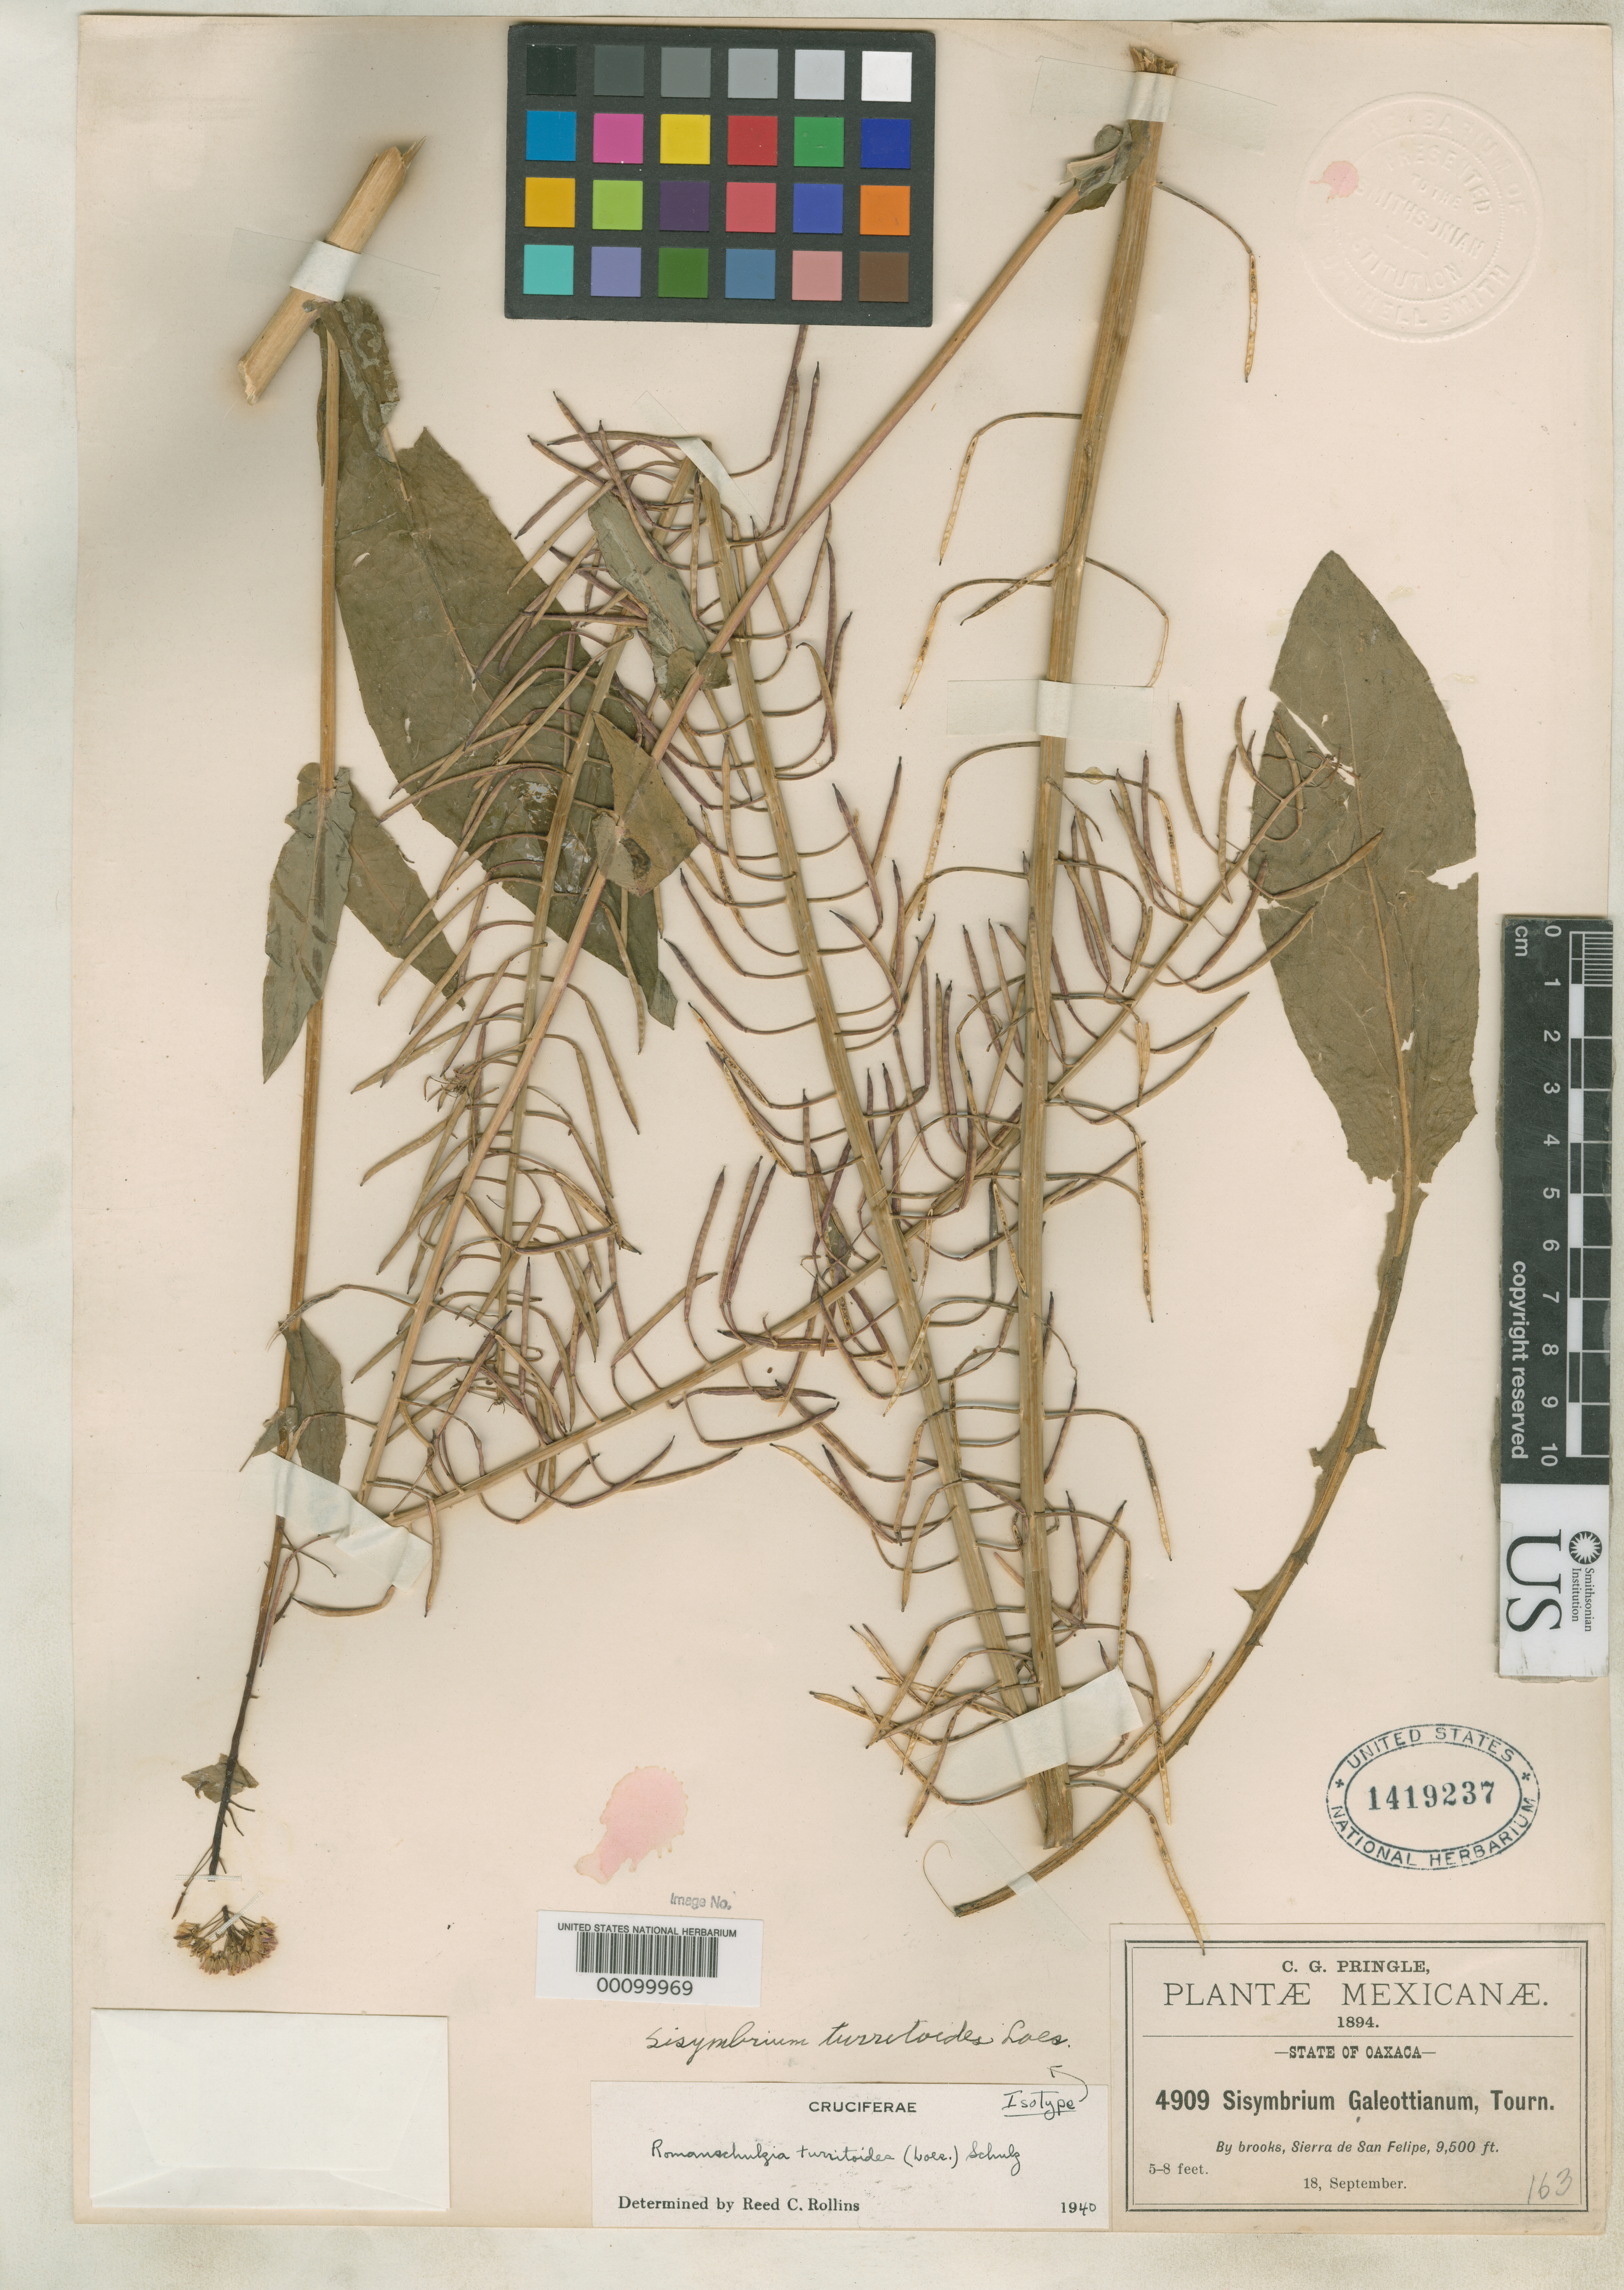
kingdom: Plantae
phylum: Tracheophyta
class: Magnoliopsida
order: Brassicales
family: Brassicaceae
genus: Sisymbrium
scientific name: Sisymbrium turritoides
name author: Loes.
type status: Isotype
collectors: C. G. Pringle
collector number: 4909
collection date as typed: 18 Sep 1894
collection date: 1894-09-18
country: Mexico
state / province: Oaxaca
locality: Sierra de San Felipe.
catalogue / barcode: US 1419237